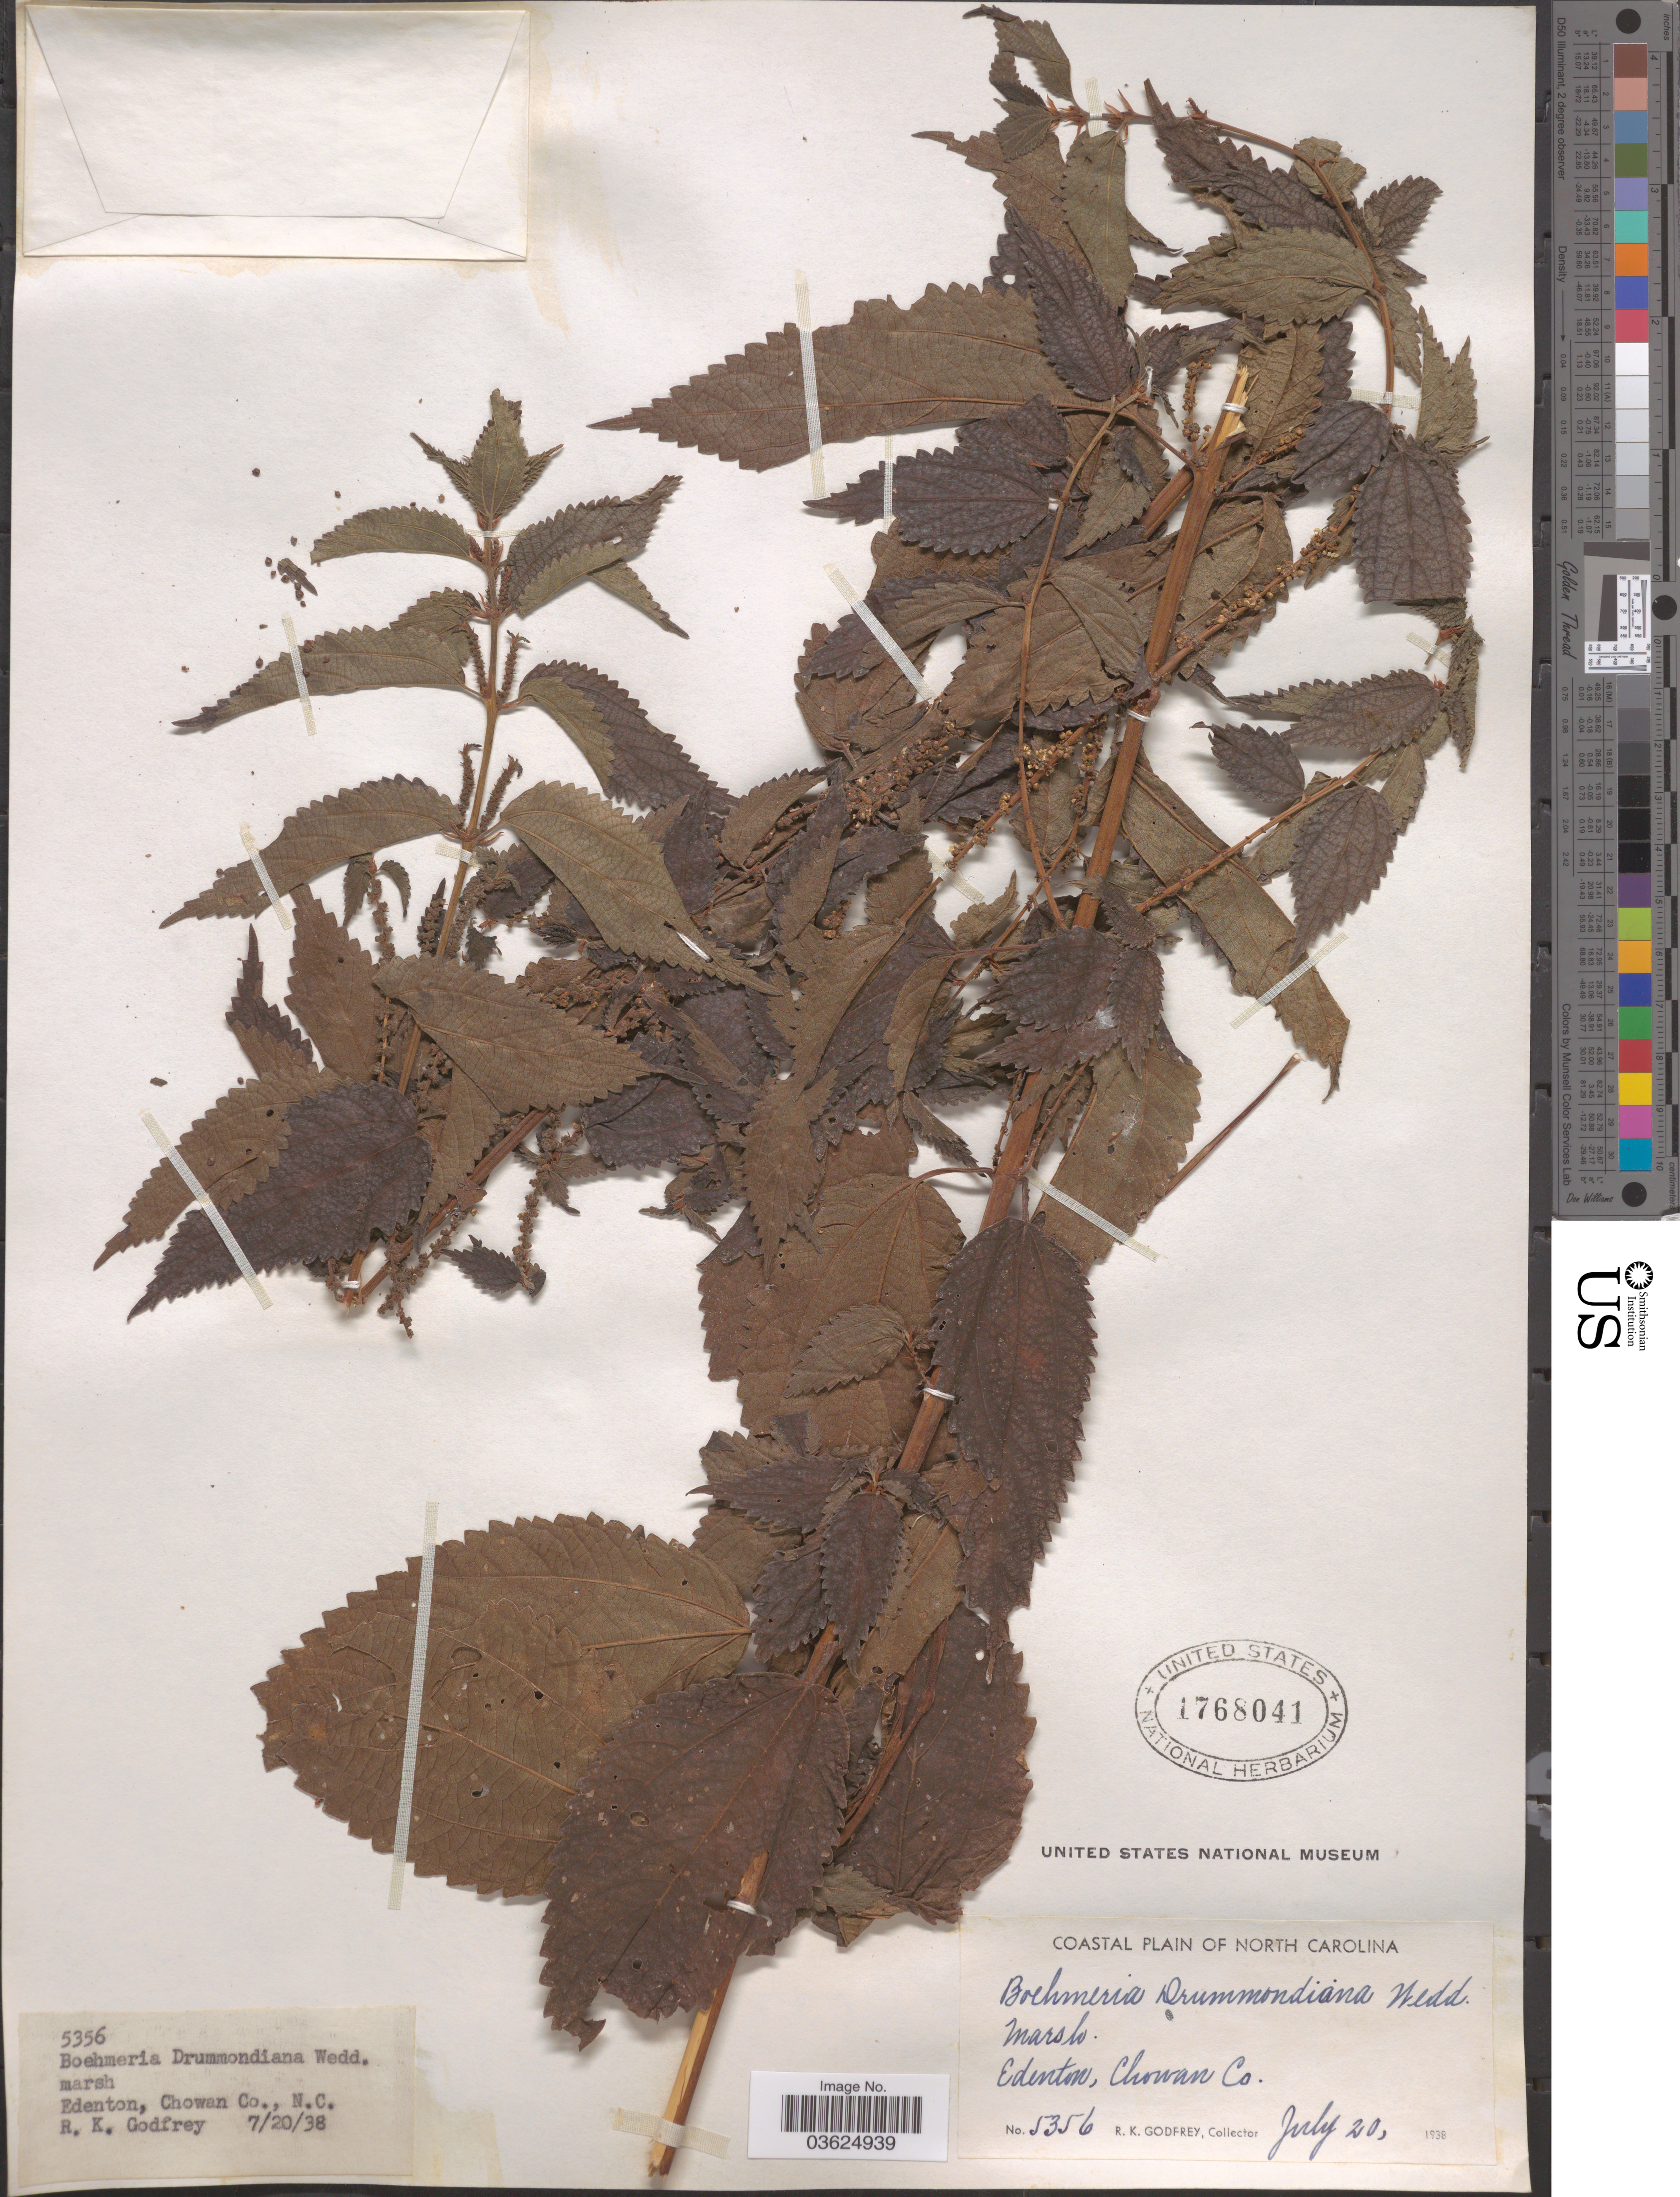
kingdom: Plantae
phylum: Tracheophyta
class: Magnoliopsida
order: Rosales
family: Urticaceae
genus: Boehmeria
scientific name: Boehmeria drummondiana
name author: Wedd.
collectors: R. K. Godfrey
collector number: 5356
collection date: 1938-07-20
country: United States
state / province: North Carolina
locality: Coastal Plain of North Carolina. Edenton, Chowan Co.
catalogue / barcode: US 1768041